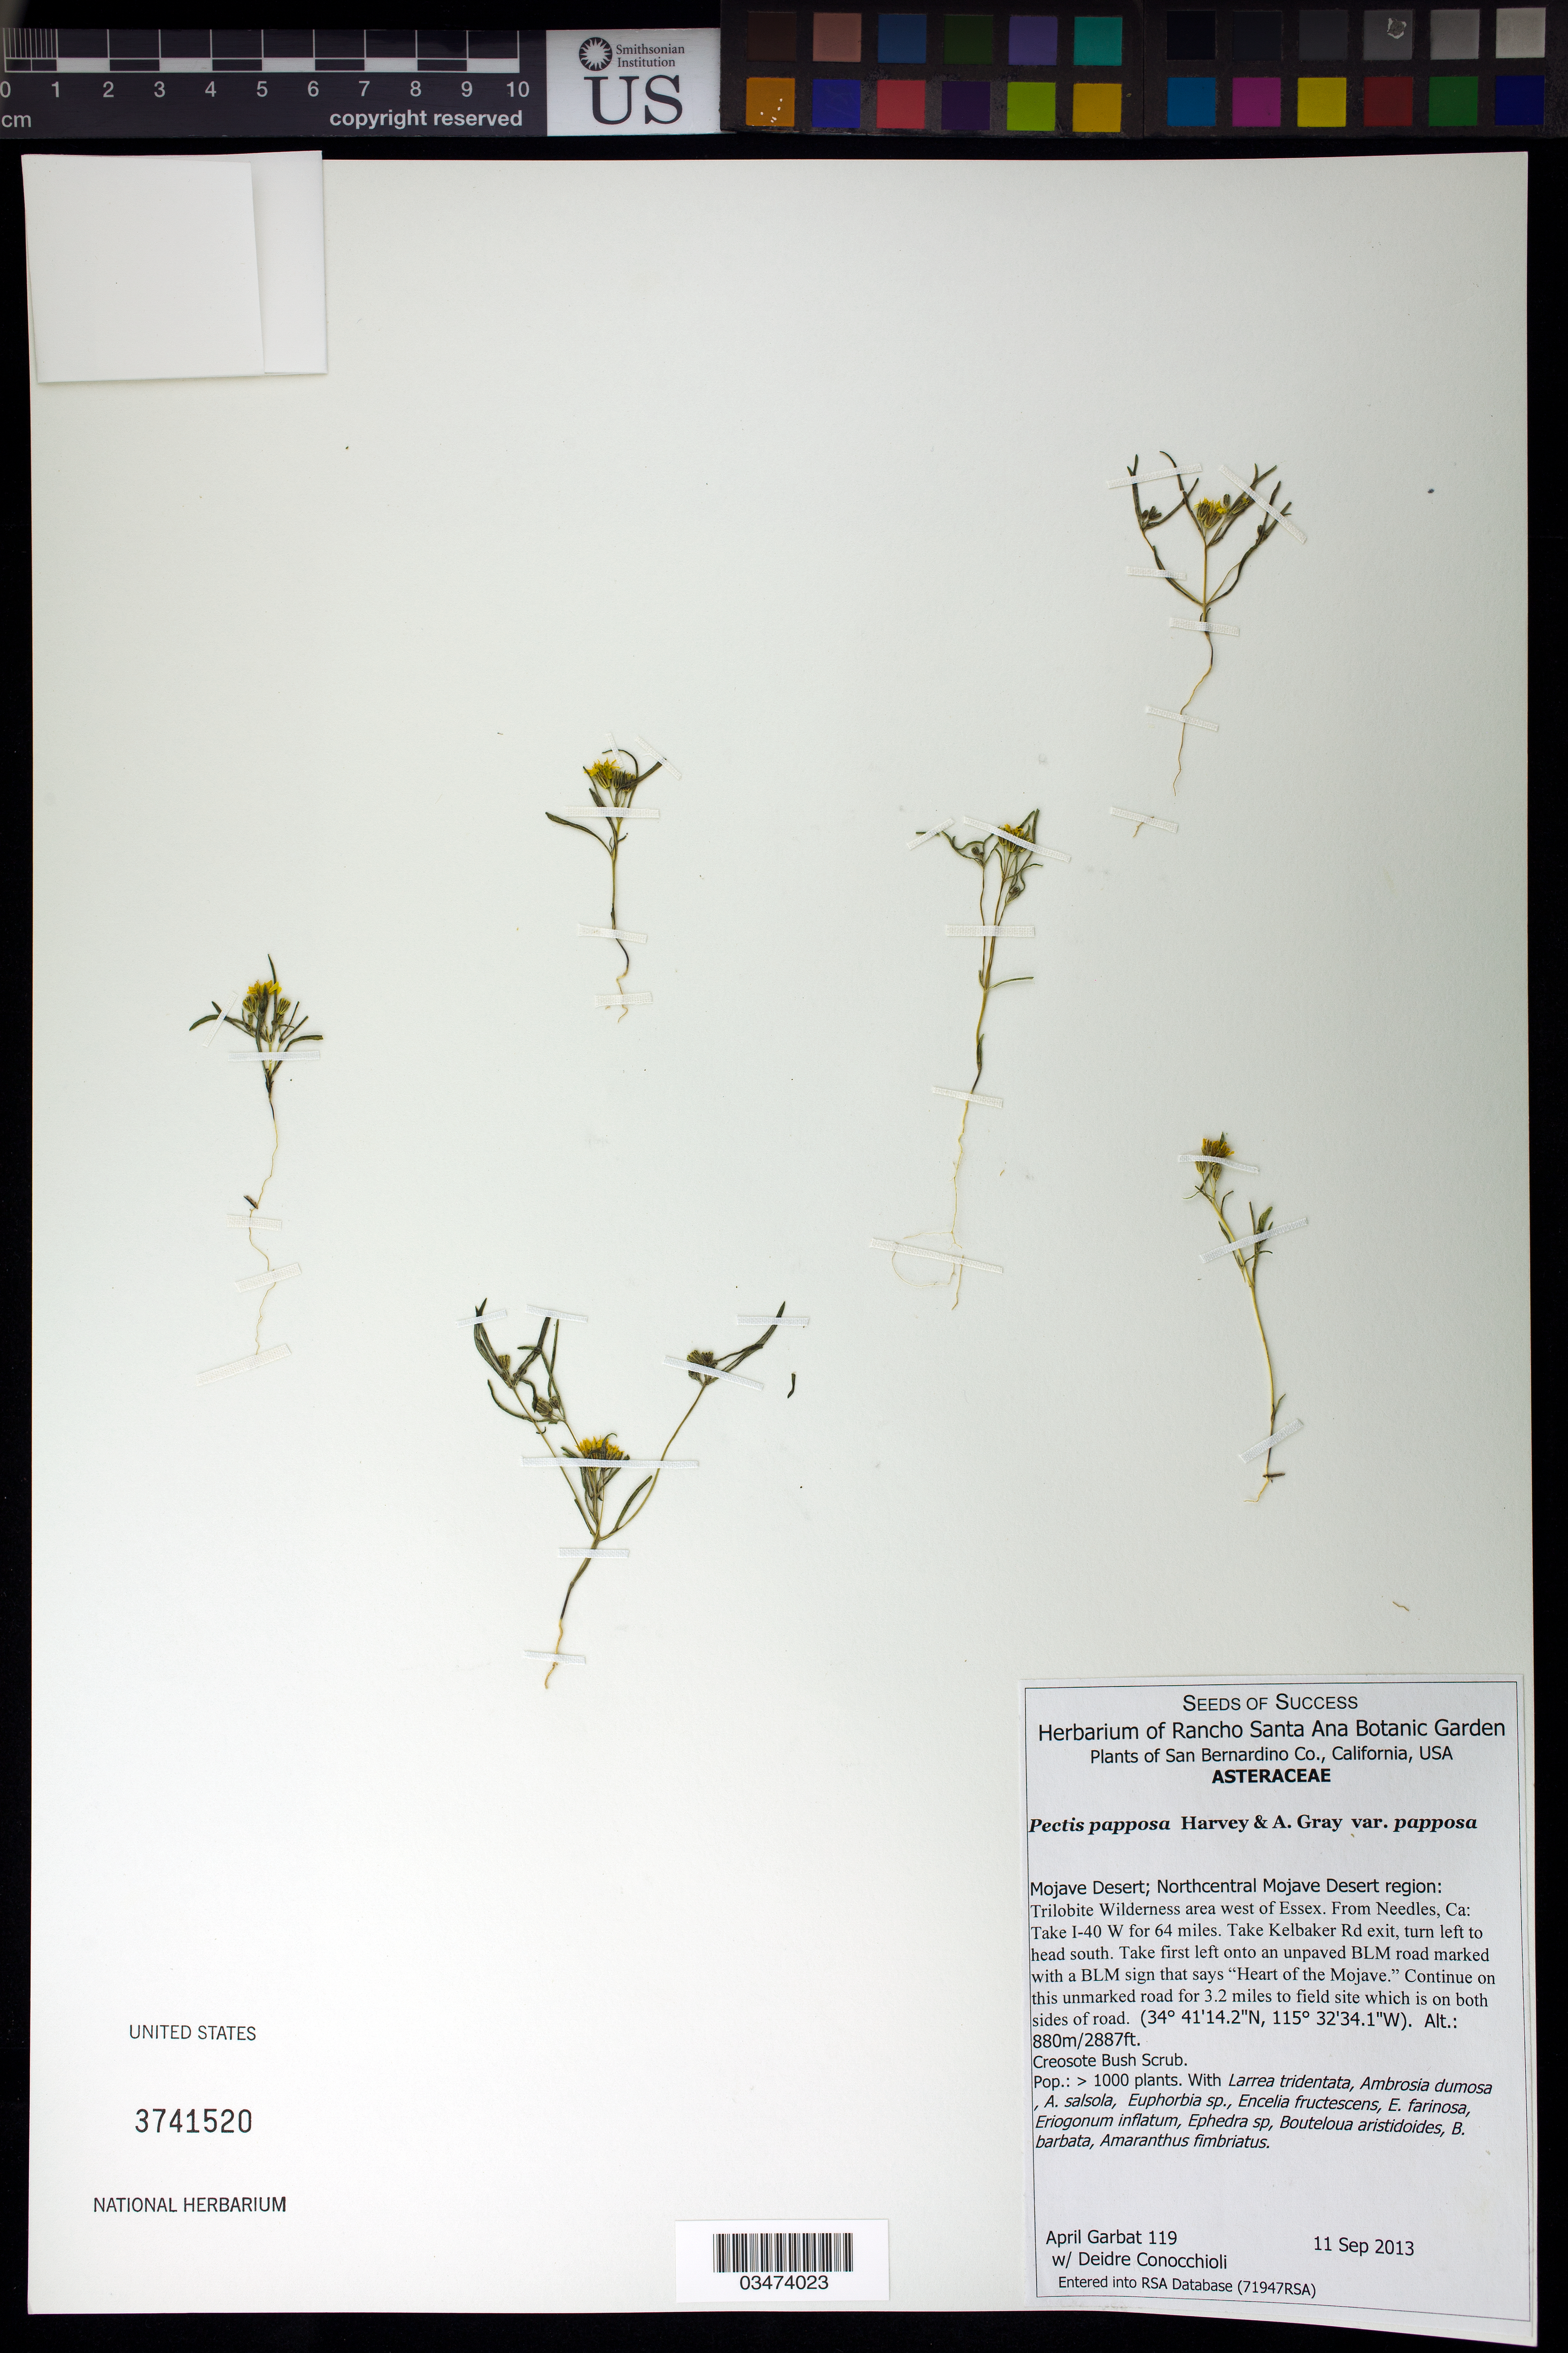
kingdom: Plantae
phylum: Tracheophyta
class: Magnoliopsida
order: Asterales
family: Asteraceae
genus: Pectis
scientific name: Pectis papposa var. papposa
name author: Harv. & A. Gray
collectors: A. Garbat & D. Conocchioli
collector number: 119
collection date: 2013-09-11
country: United States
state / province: California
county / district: San Bernardino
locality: Mojave Desert, Northcentral region, Trilobite Wilderness area W of Essex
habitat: With Larrea tridentata, Ambrosia dumosa, Euphorbia sp., Encelia fructescens, ect.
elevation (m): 880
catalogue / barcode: US 3741520